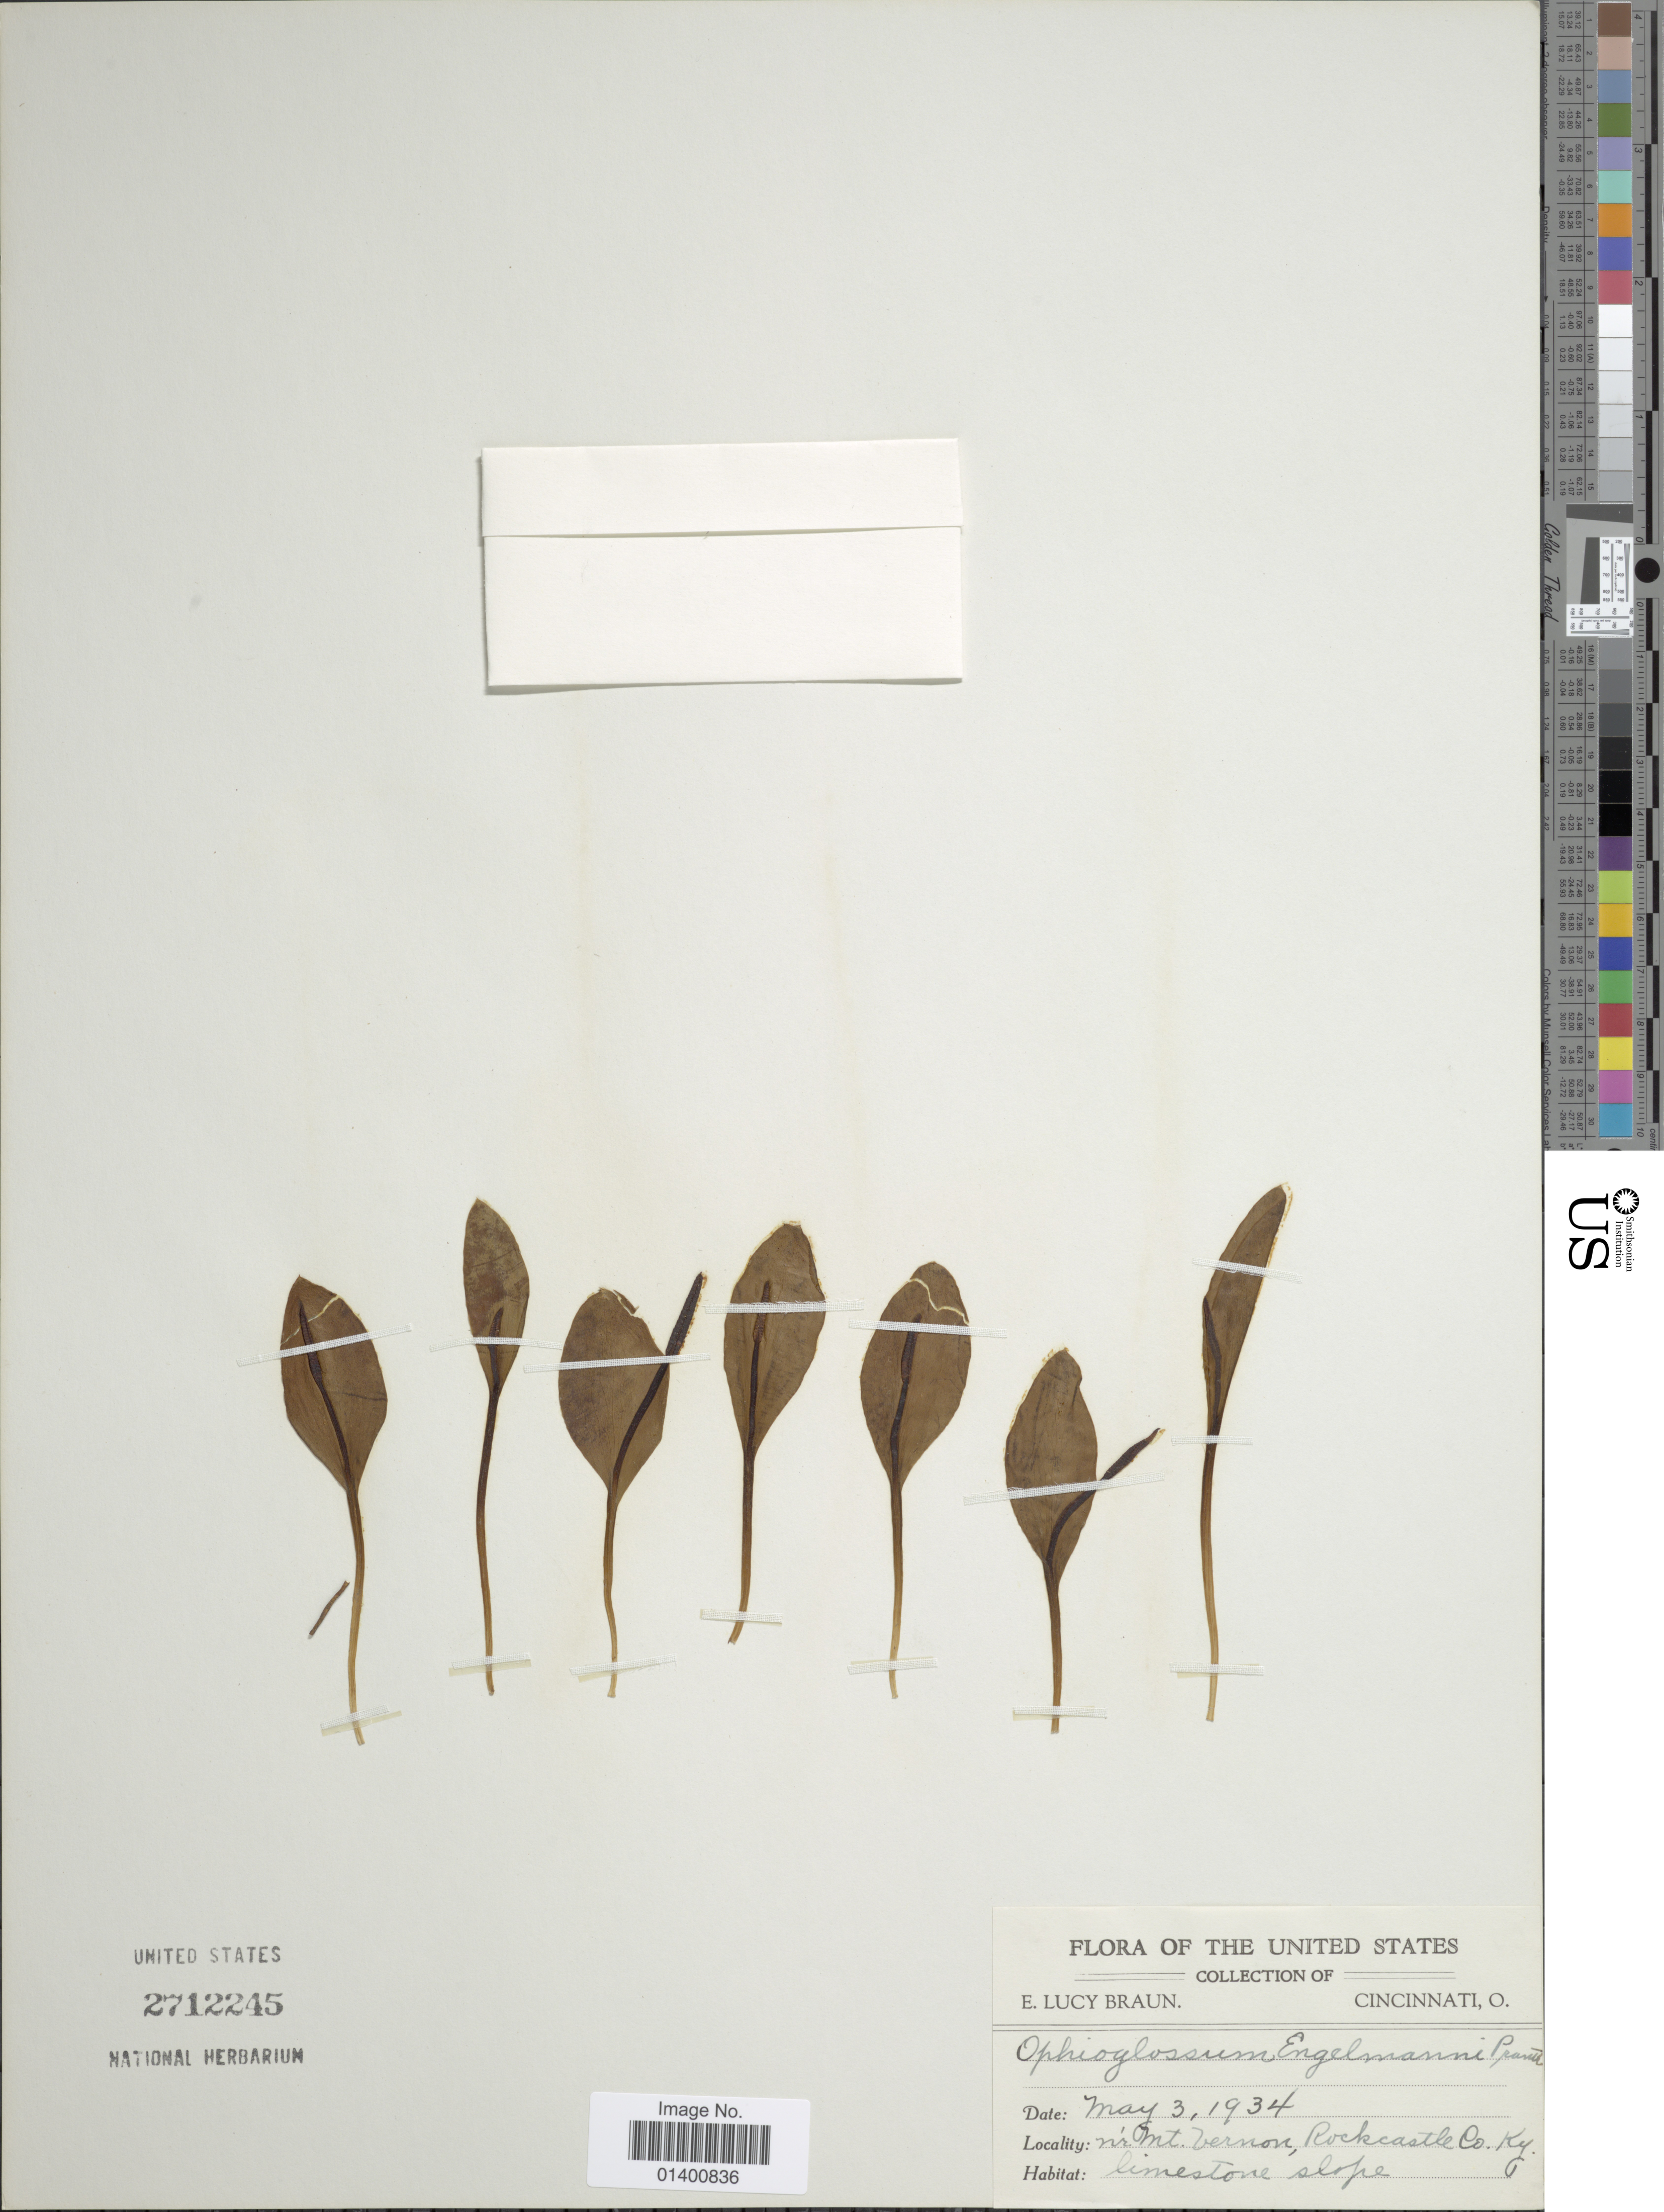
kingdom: Plantae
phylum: Tracheophyta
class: Polypodiopsida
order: Ophioglossales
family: Ophioglossaceae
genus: Ophioglossum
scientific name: Ophioglossum engelmannii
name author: Prantl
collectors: E. L. Braun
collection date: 1934-05-03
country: United States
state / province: Kentucky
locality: Nr. Mt. Vernon, Rockcastle Co.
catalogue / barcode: US 2712245